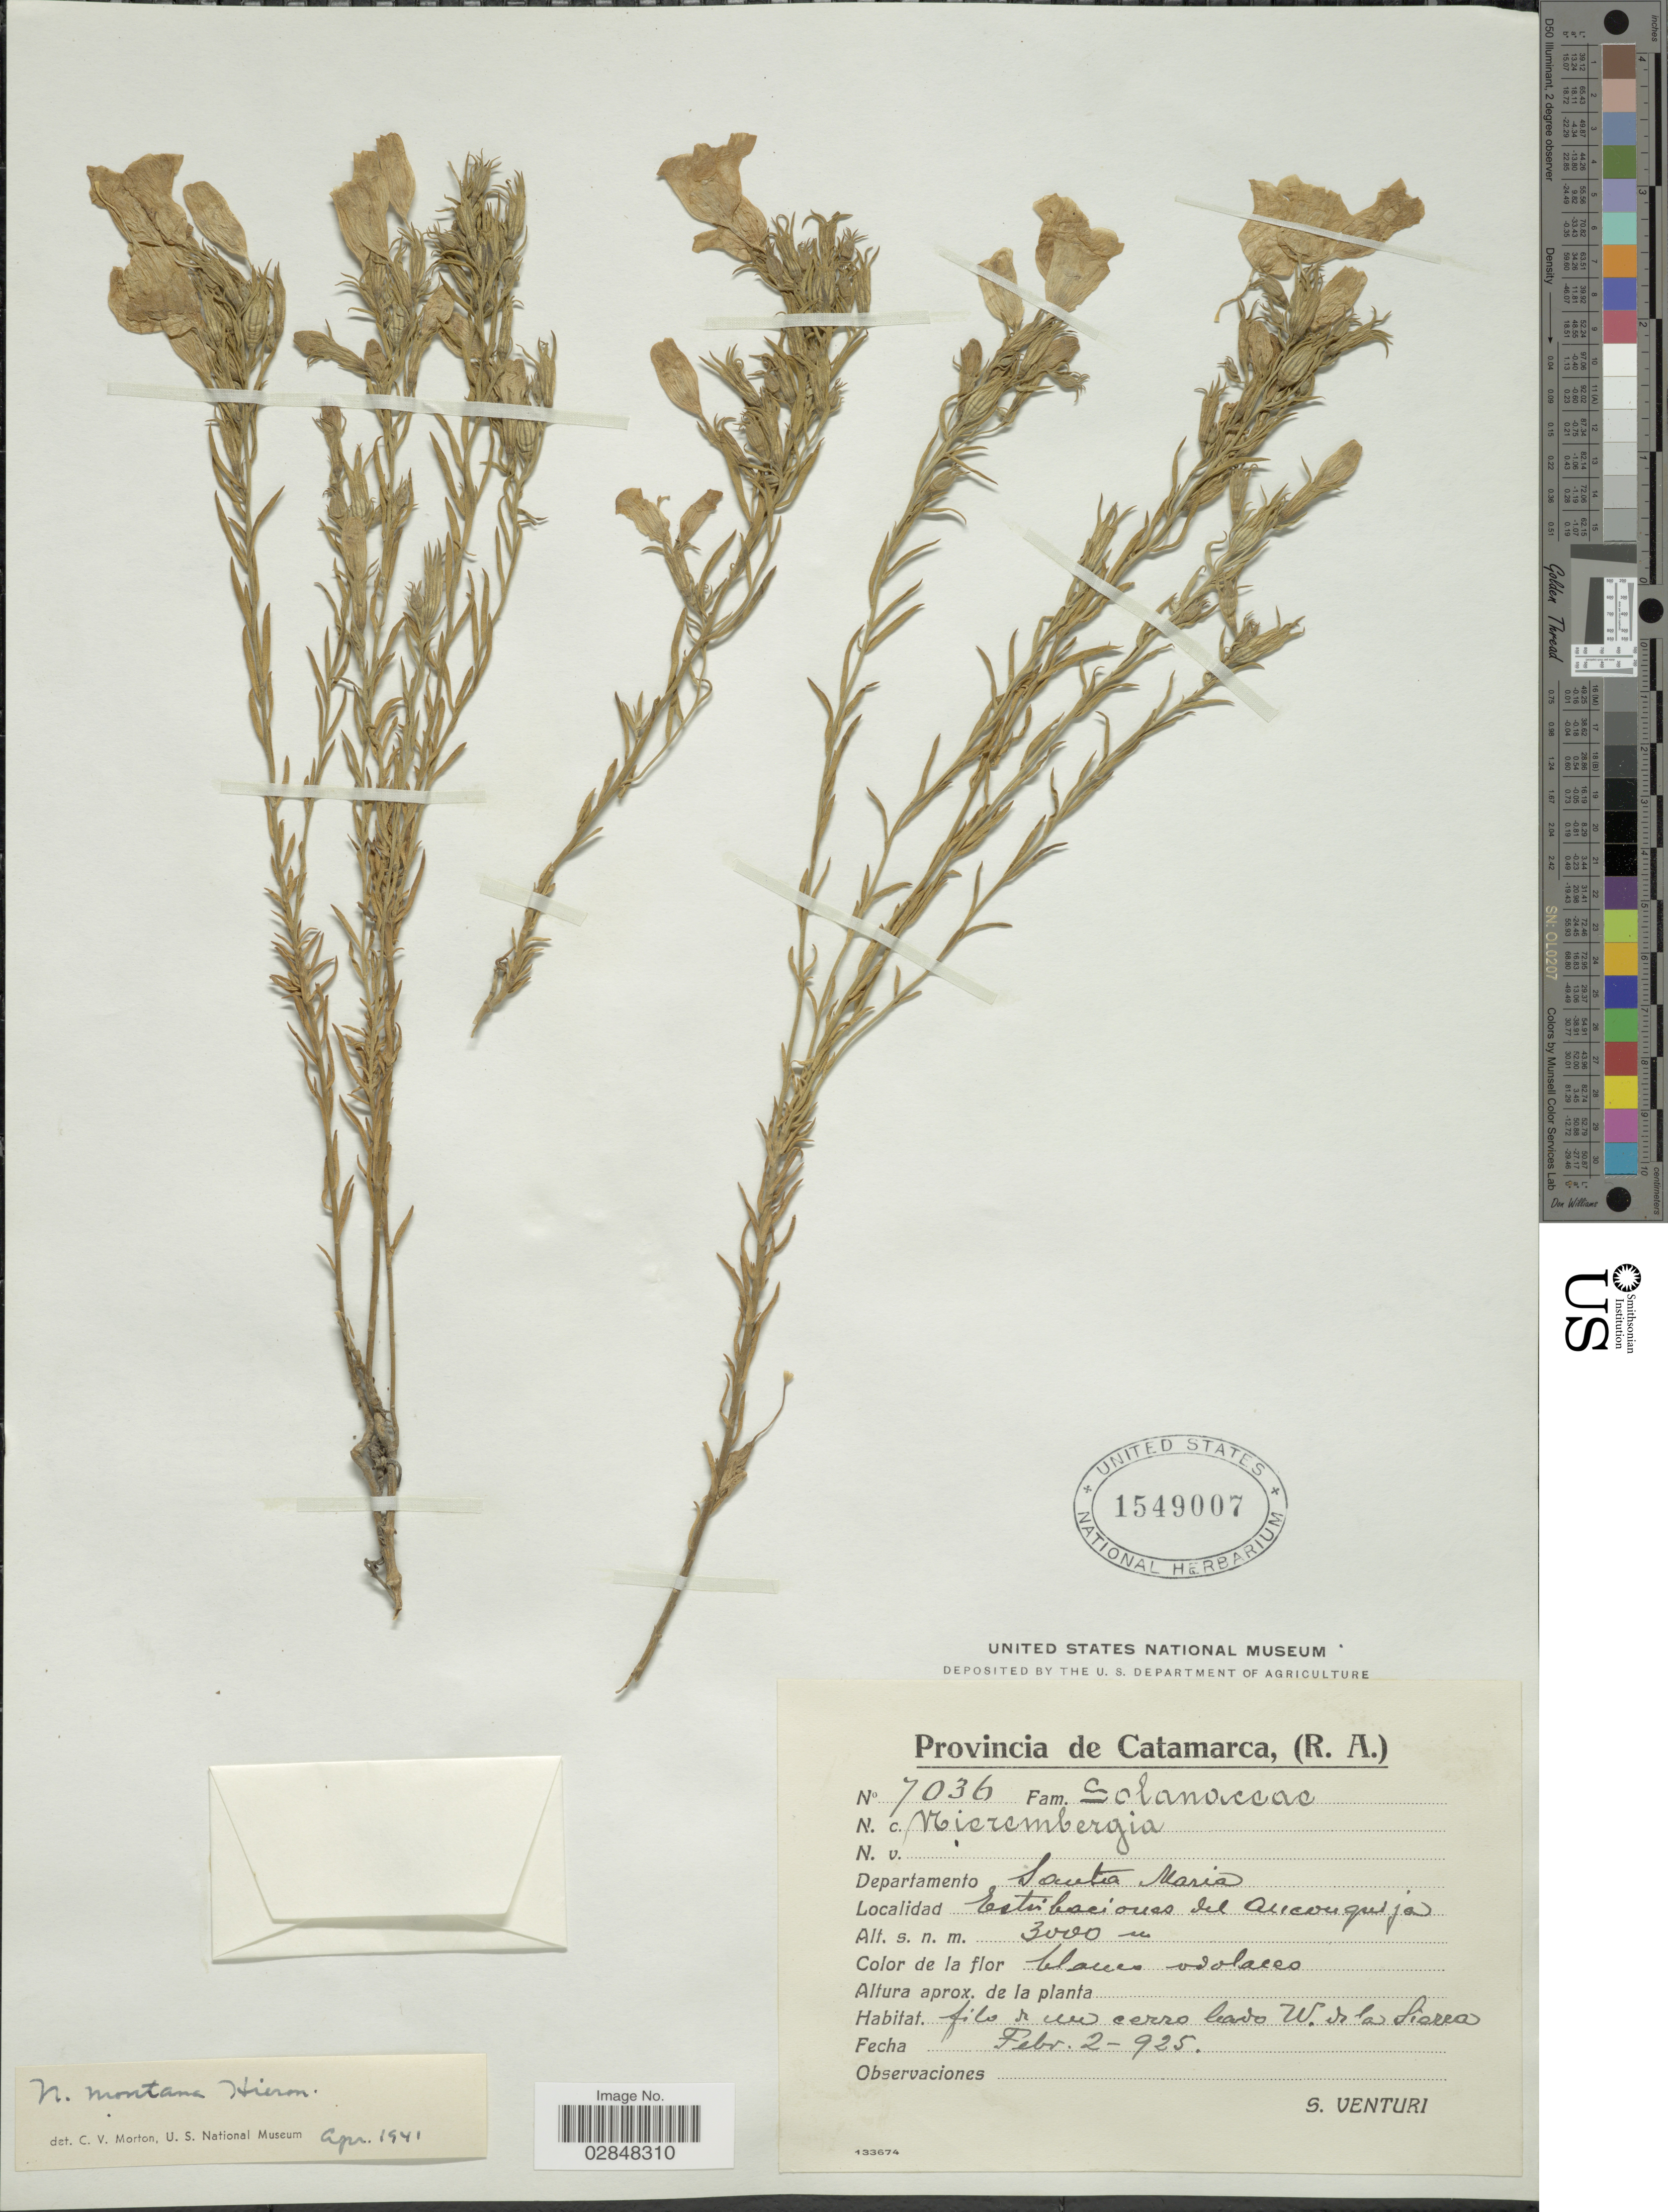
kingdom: Plantae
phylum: Tracheophyta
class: Magnoliopsida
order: Solanales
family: Solanaceae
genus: Nierembergia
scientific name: Nierembergia linariifolia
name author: Graham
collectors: S. Venturi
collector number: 7036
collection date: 1925-02-02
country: Argentina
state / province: Catamarca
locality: Departamento Santa Maria. Estribaciones del Aconquija .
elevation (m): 3000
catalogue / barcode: US 1549007